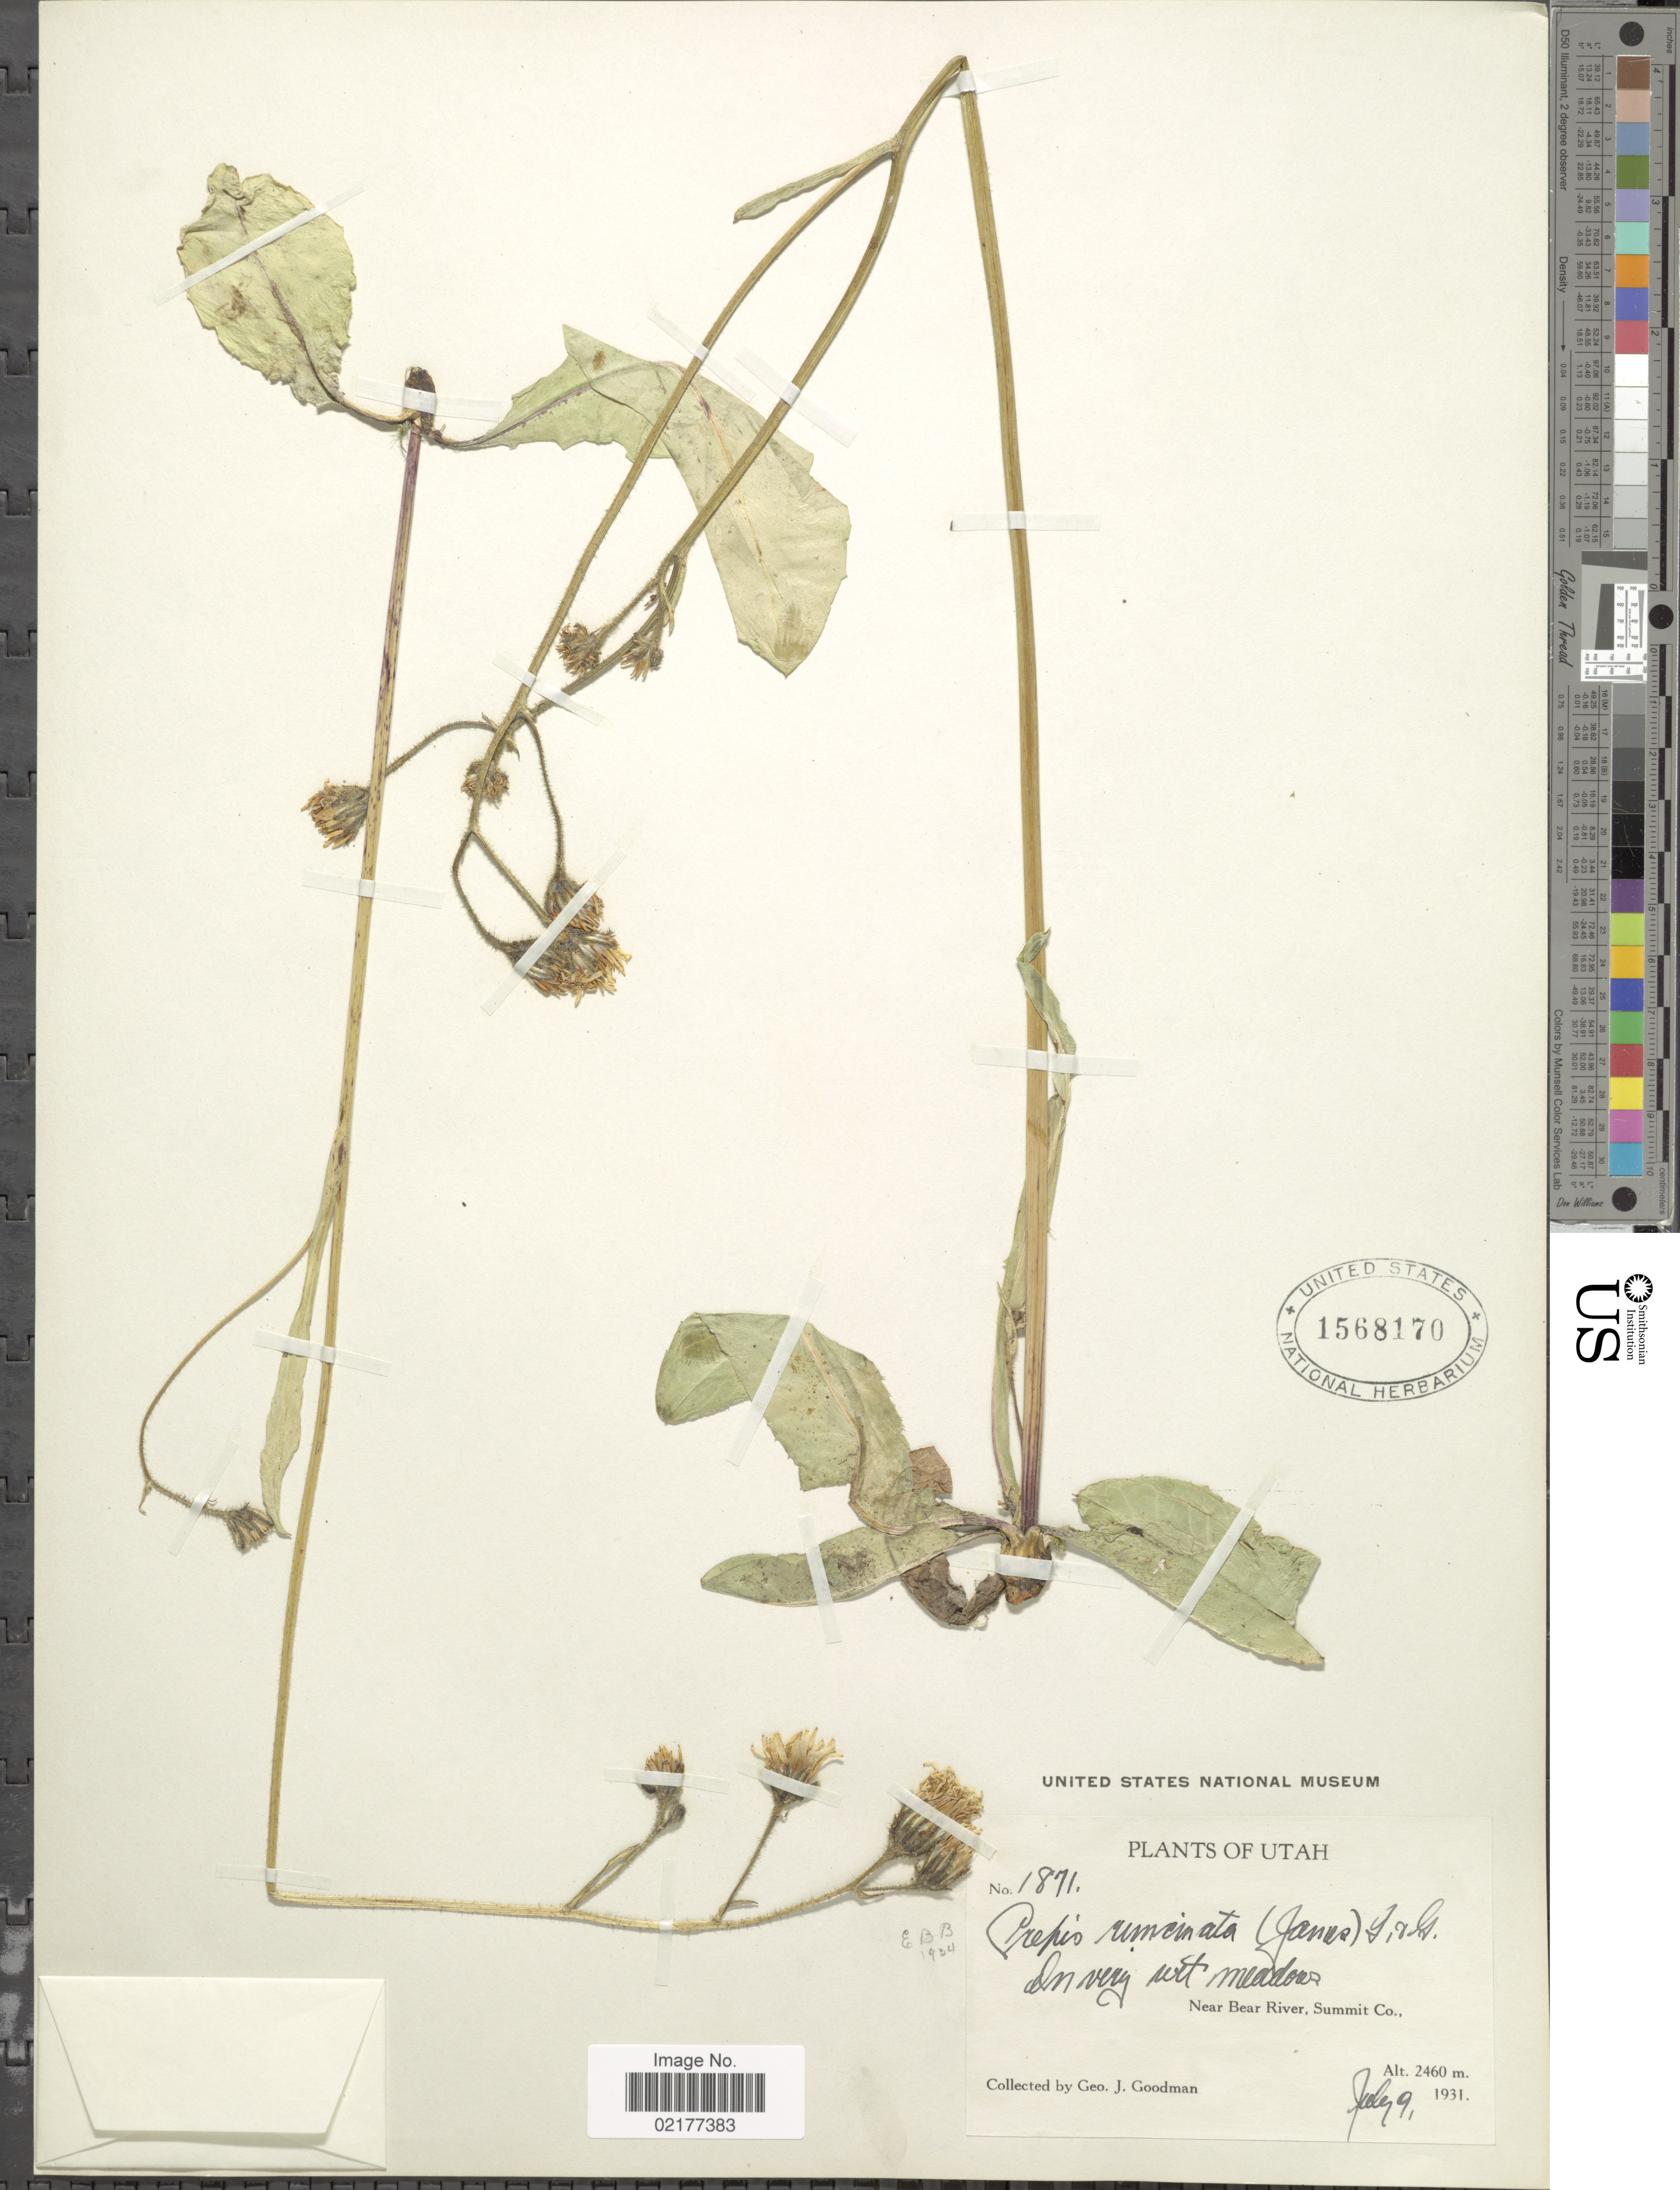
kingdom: Plantae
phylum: Tracheophyta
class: Magnoliopsida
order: Asterales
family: Asteraceae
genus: Crepis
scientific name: Crepis runcinata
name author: Torr. & A. Gray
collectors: G. J. Goodman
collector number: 1871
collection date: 1931-07-09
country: United States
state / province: Utah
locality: Near Bear River, Summit Co.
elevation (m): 2460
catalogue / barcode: US 1568170